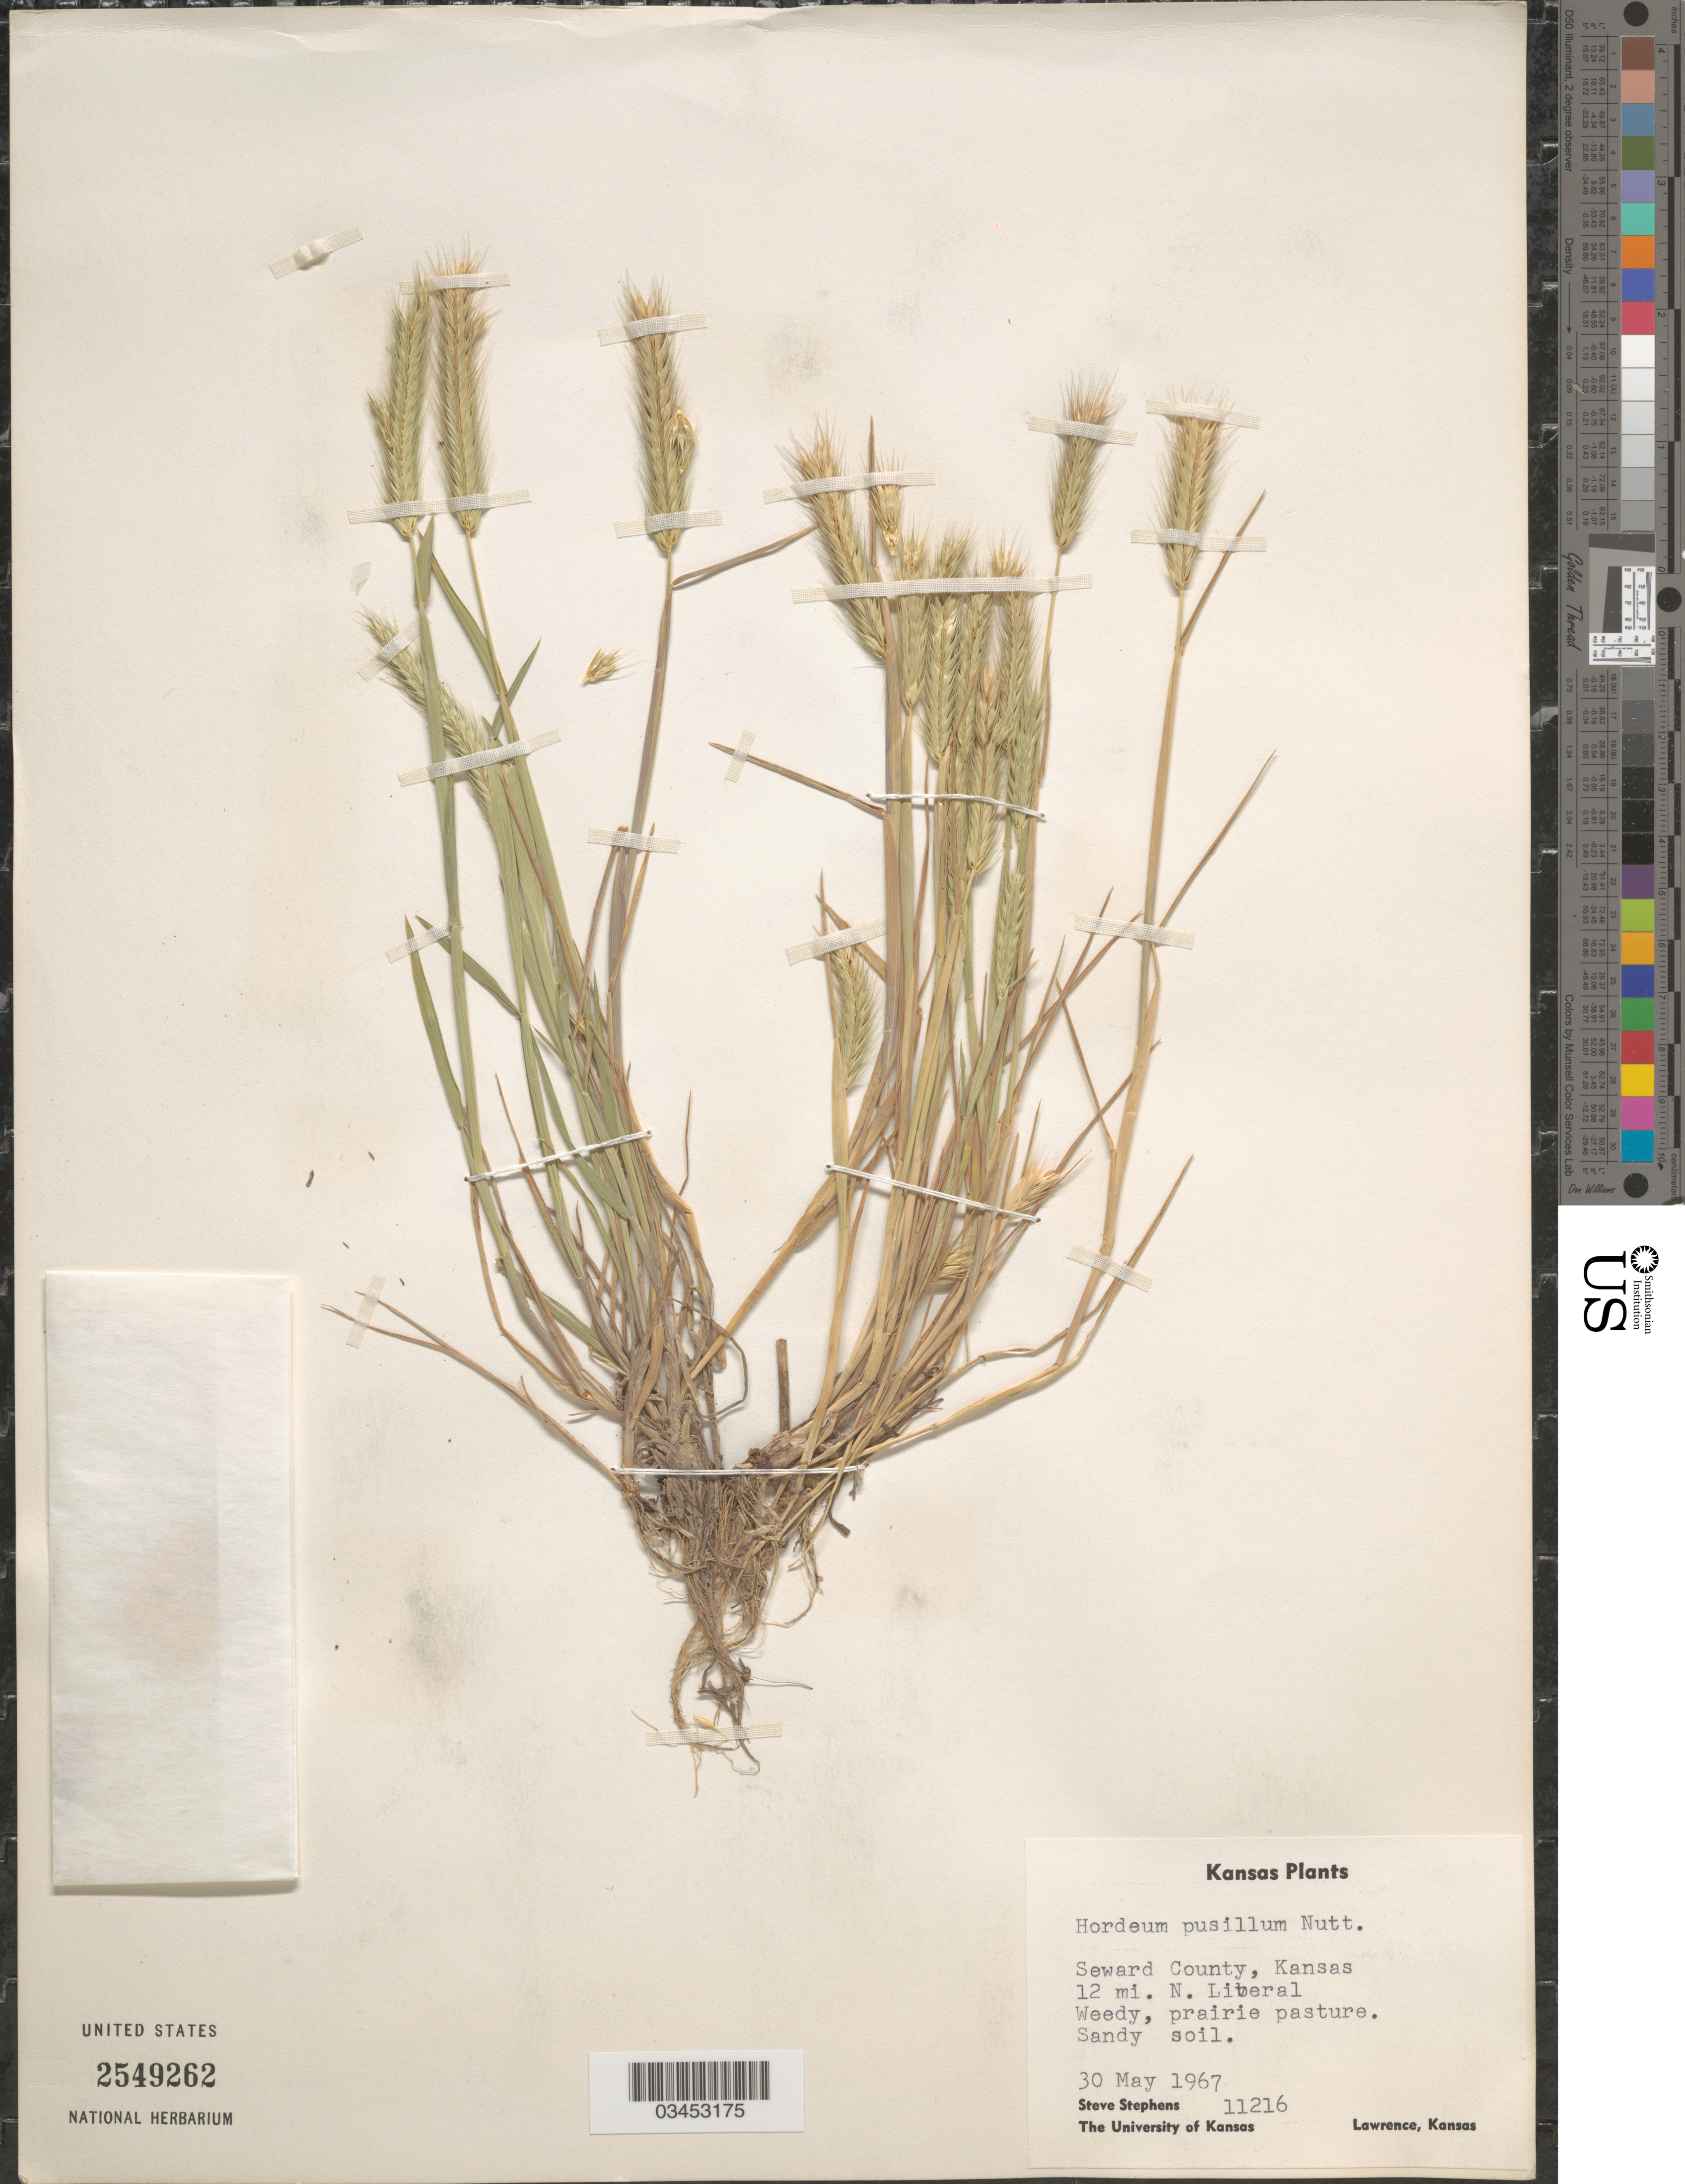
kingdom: Plantae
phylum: Tracheophyta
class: Liliopsida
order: Poales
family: Poaceae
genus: Hordeum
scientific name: Hordeum pusillum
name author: Nutt.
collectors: S. Stephens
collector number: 11216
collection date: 1967-05-30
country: United States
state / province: Kansas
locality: Seward County, 12 mi. N. Liberal.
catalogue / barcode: US 2549262